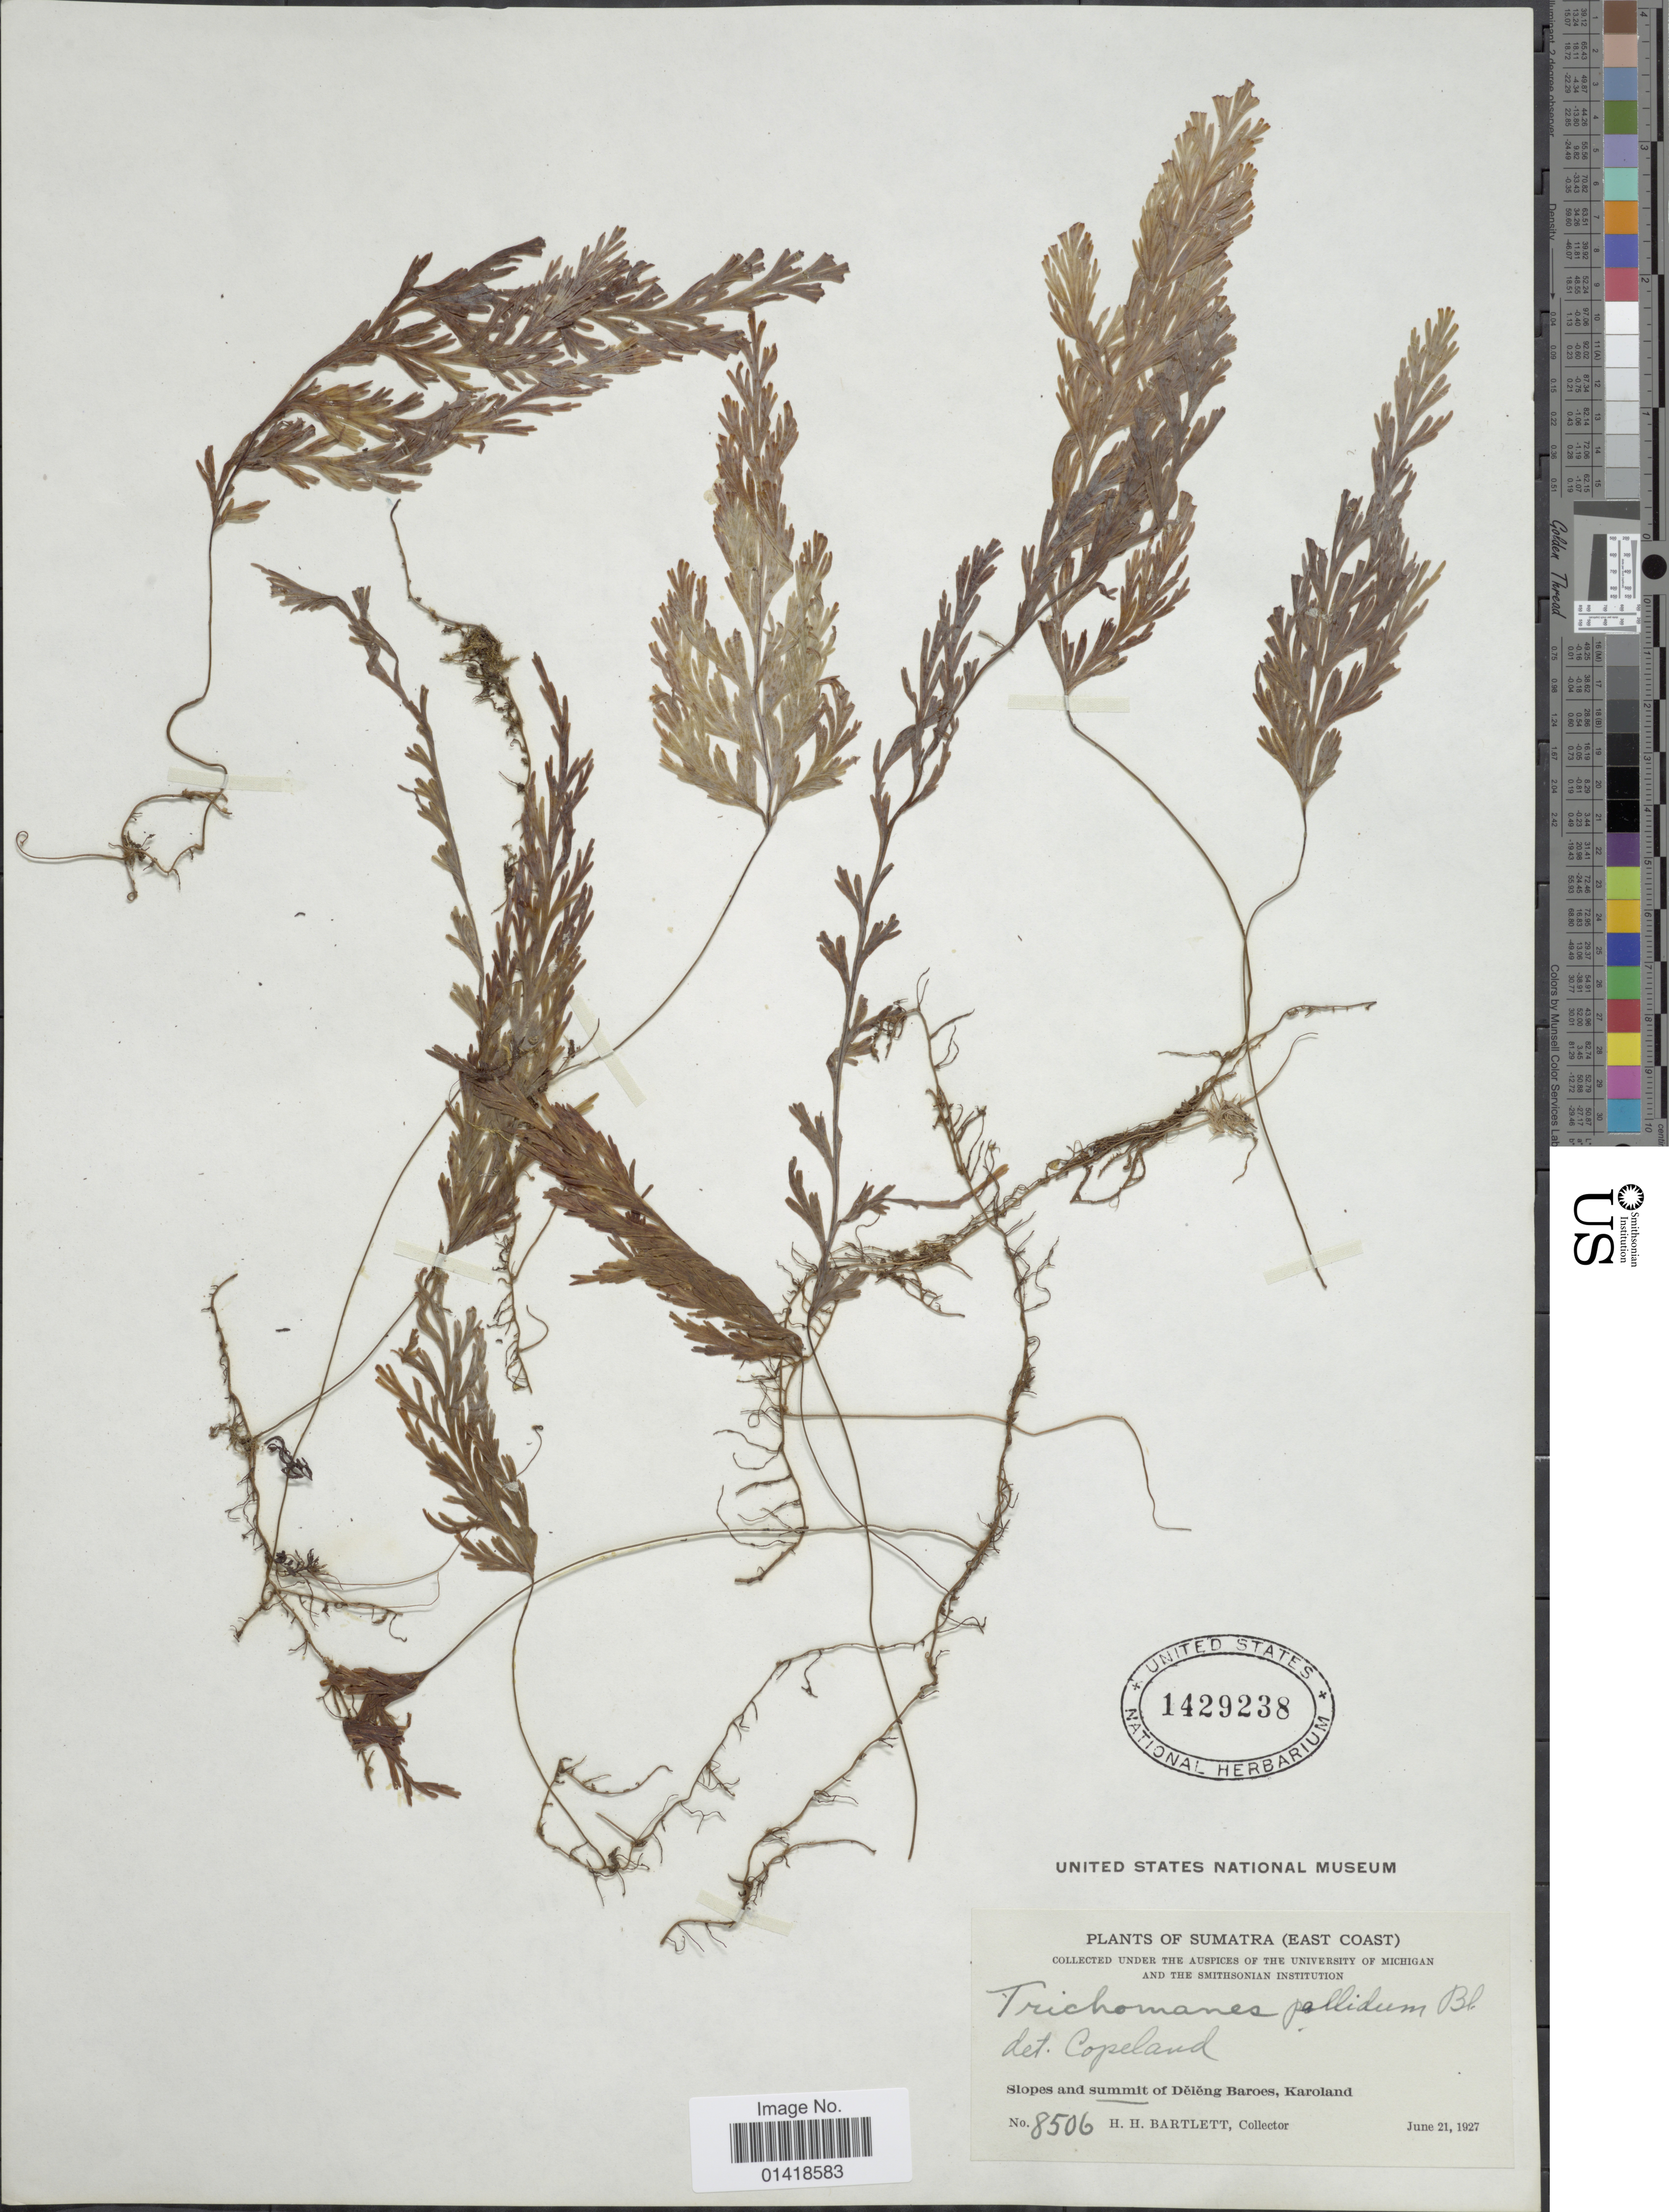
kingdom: Plantae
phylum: Tracheophyta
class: Polypodiopsida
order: Hymenophyllales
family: Hymenophyllaceae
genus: Hymenophyllum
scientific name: Hymenophyllum pallidum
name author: (Blume) Ebihara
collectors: H. H. Bartlett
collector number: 8506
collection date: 1927-06-21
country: Indonesia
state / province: Sumatra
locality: East Coast. Slopes and summit of Deleng Baroes, Karoland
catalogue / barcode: US 1429238